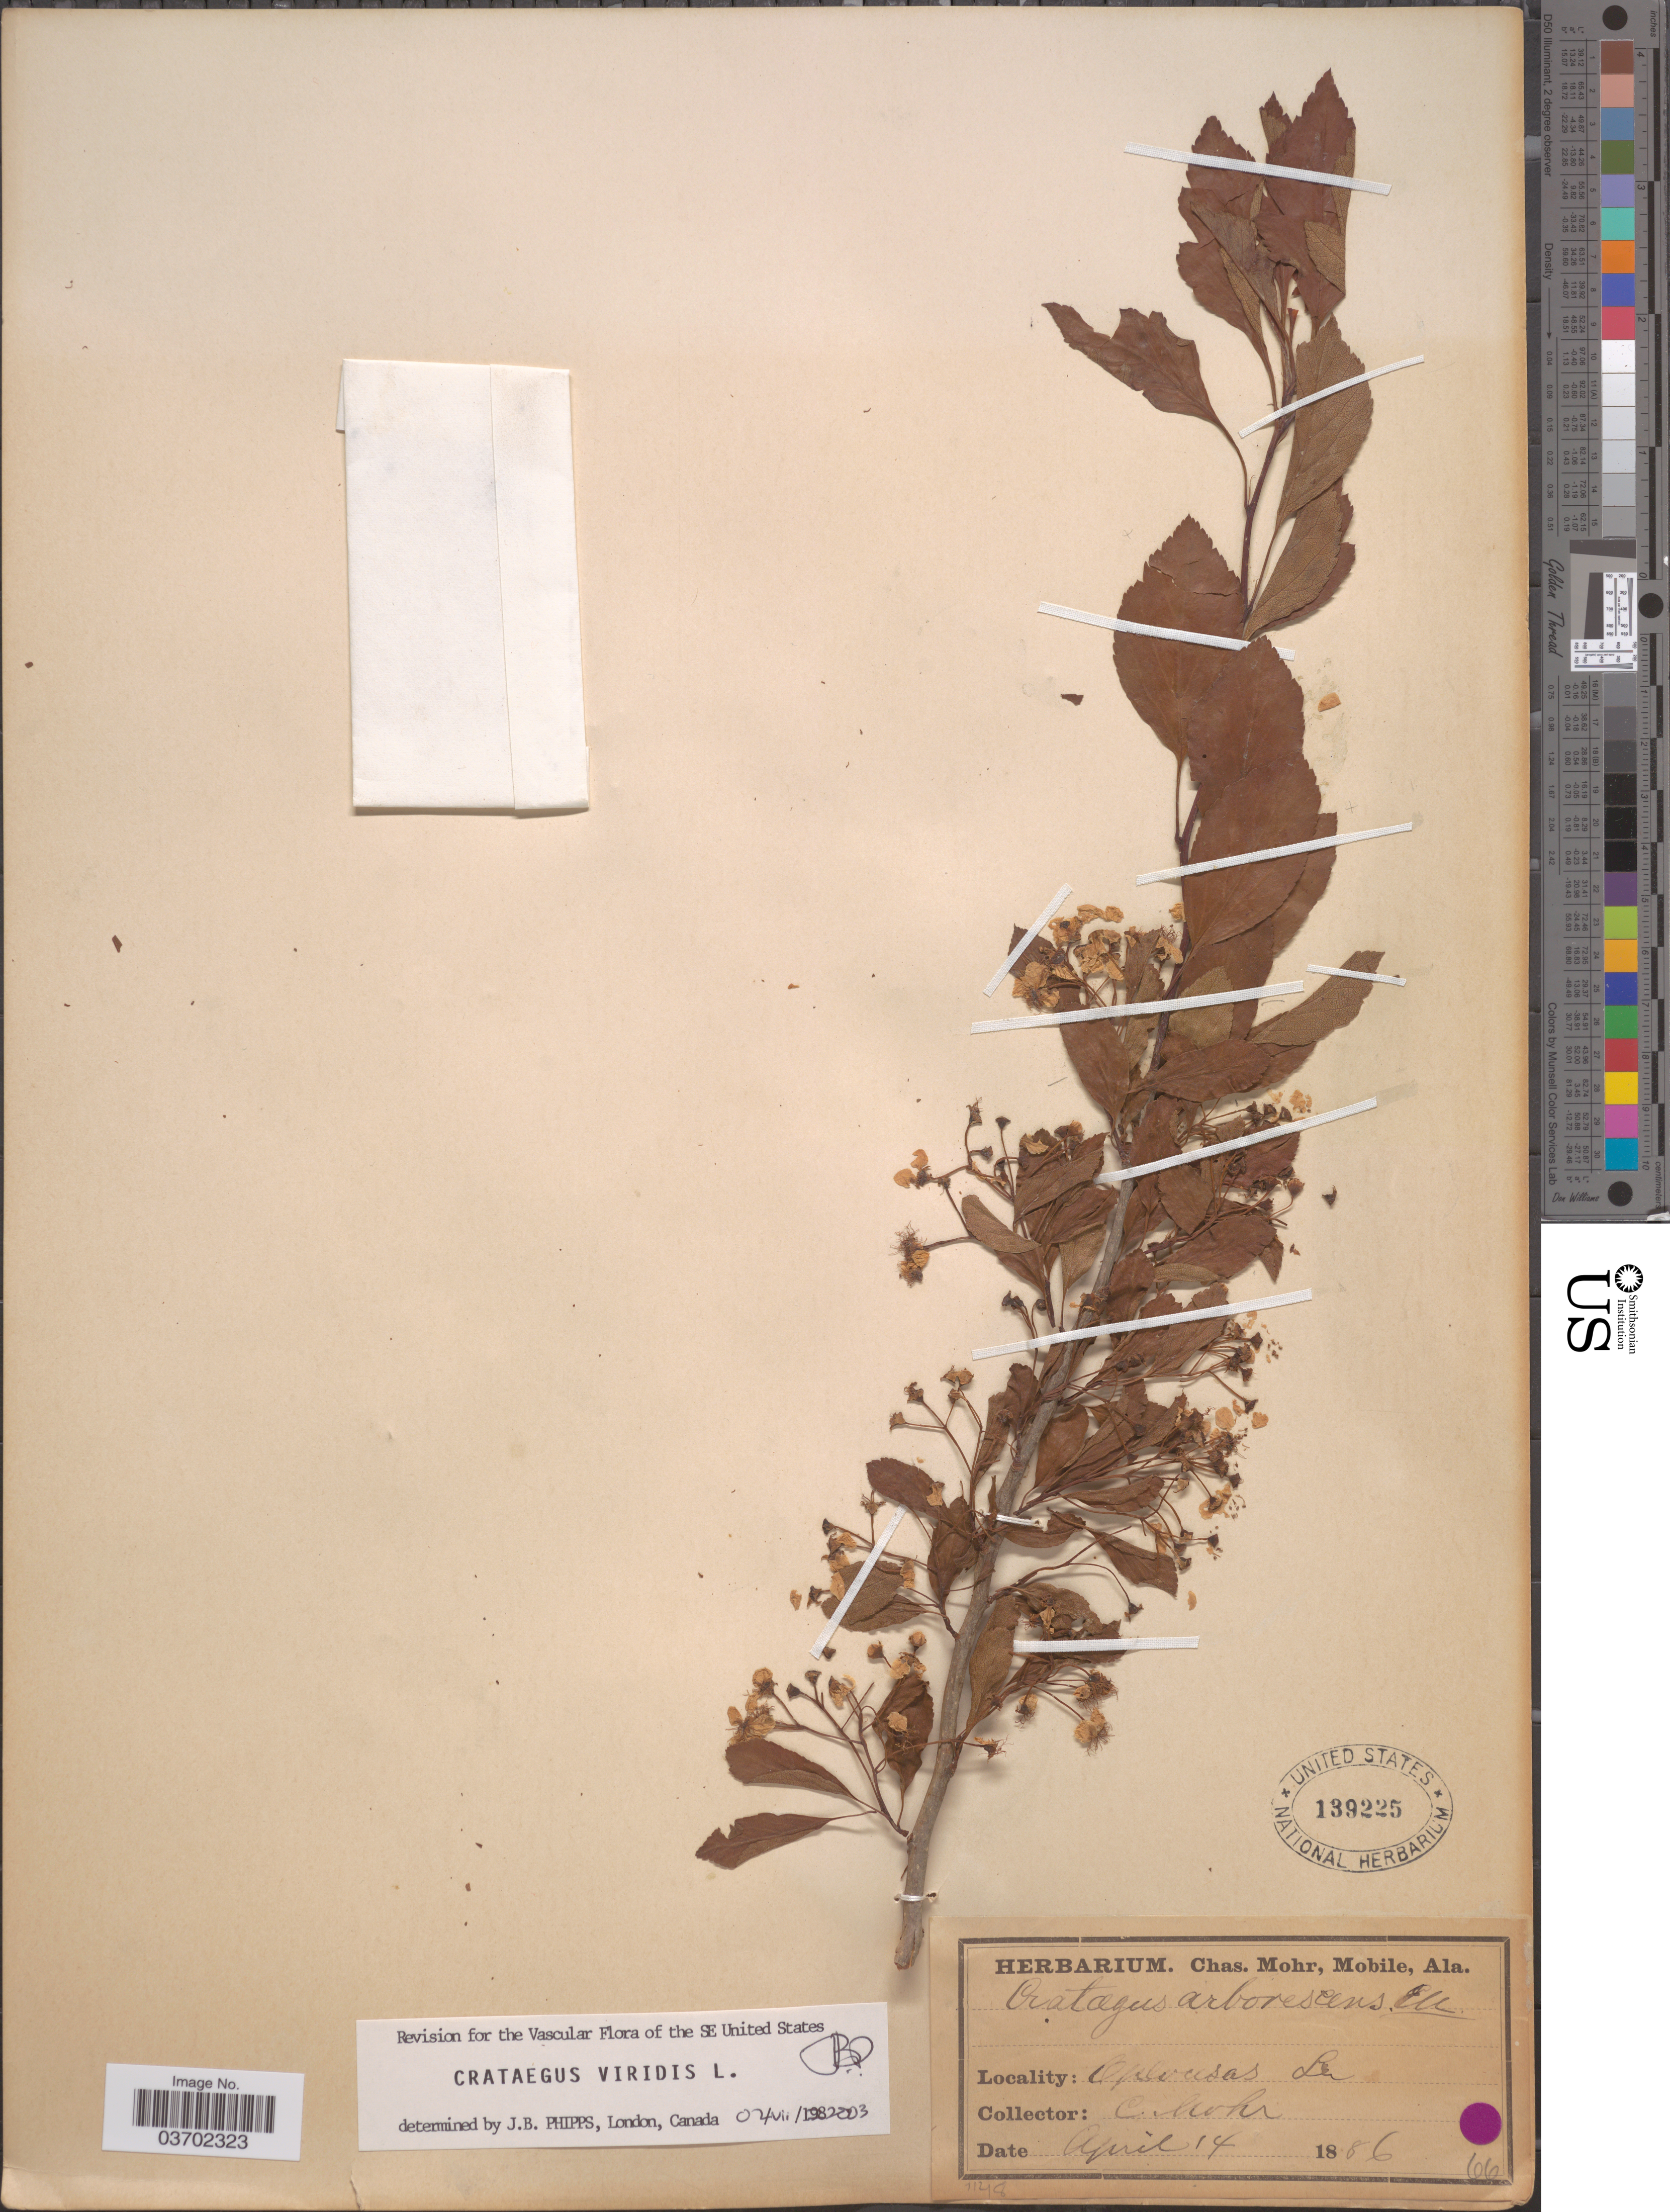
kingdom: Plantae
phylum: Tracheophyta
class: Magnoliopsida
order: Rosales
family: Rosaceae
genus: Crataegus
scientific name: Crataegus viridis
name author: L.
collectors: Mohr, C. T. (herbarium)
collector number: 66?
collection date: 1886-04-14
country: United States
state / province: Louisiana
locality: Opelousas.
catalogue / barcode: US 139225